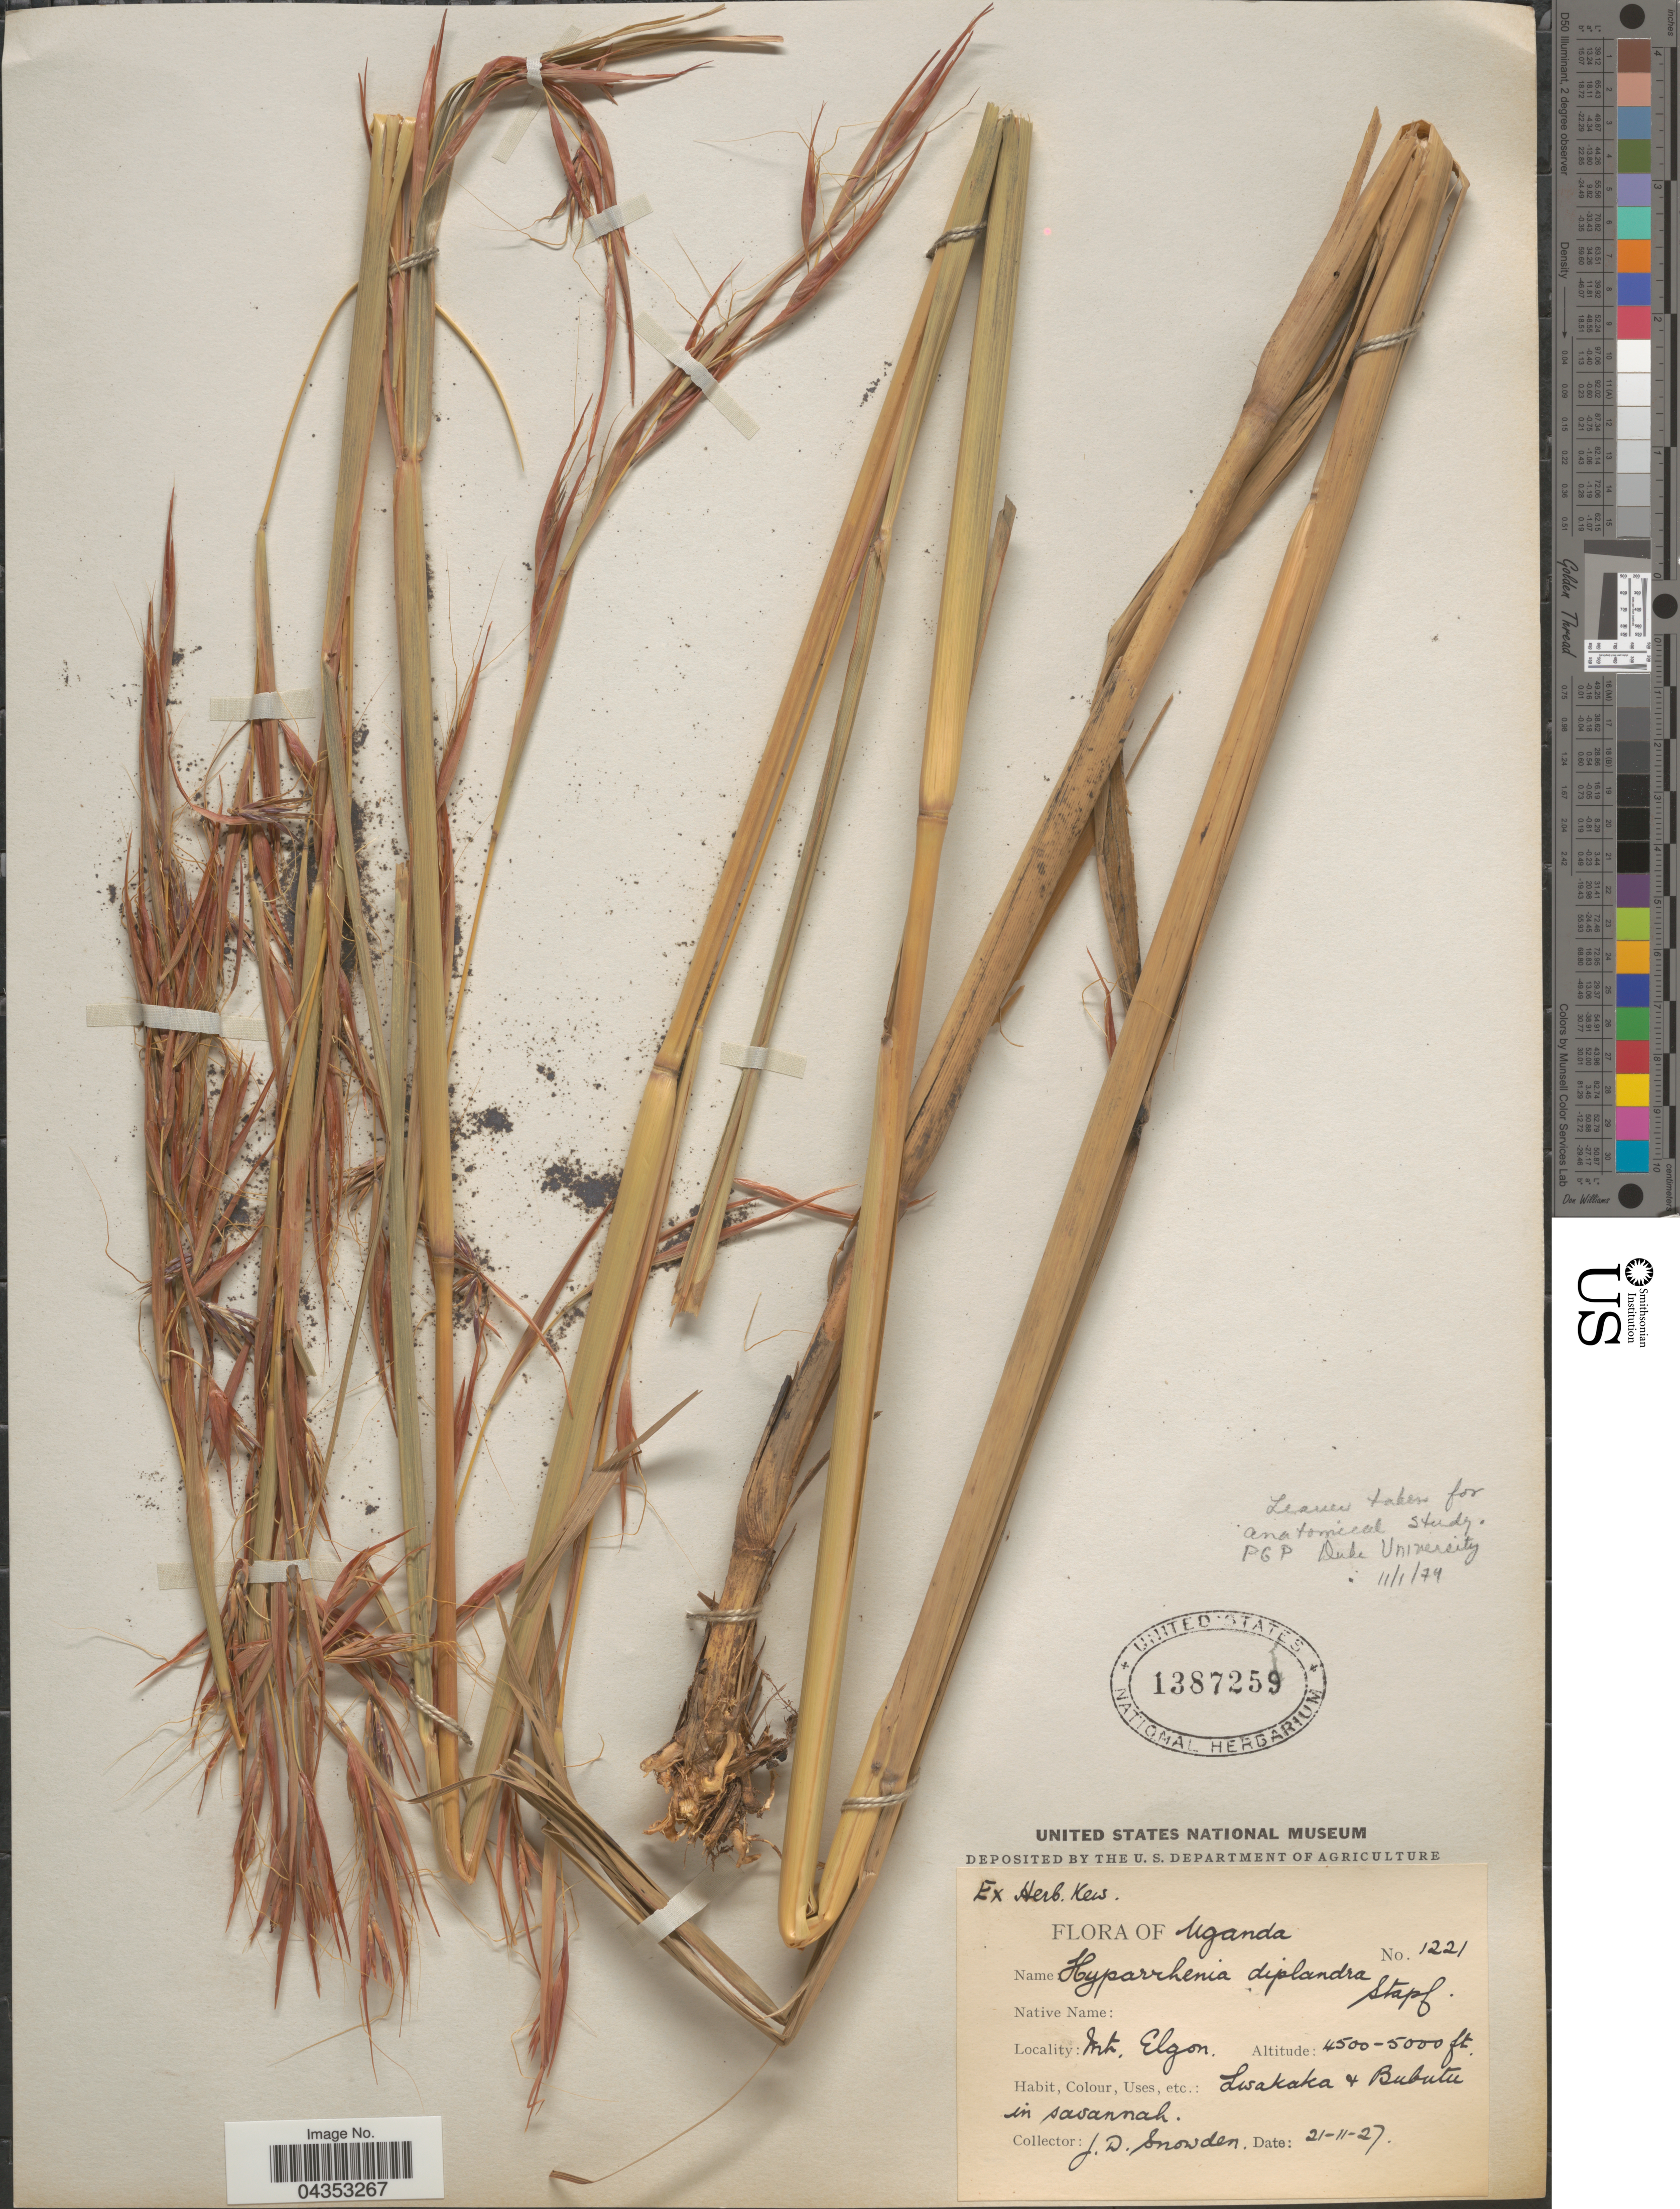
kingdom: Plantae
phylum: Tracheophyta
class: Liliopsida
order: Poales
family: Poaceae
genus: Hyparrhenia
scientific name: Hyparrhenia diplandra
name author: (Hack.) Stapf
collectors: J. Snowden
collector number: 1221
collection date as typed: Transcribed d/m/y: 21/11/27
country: Uganda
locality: Mt. Elgon. Lisakaka & Bubutu in savannah.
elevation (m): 1372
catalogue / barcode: US 1387259